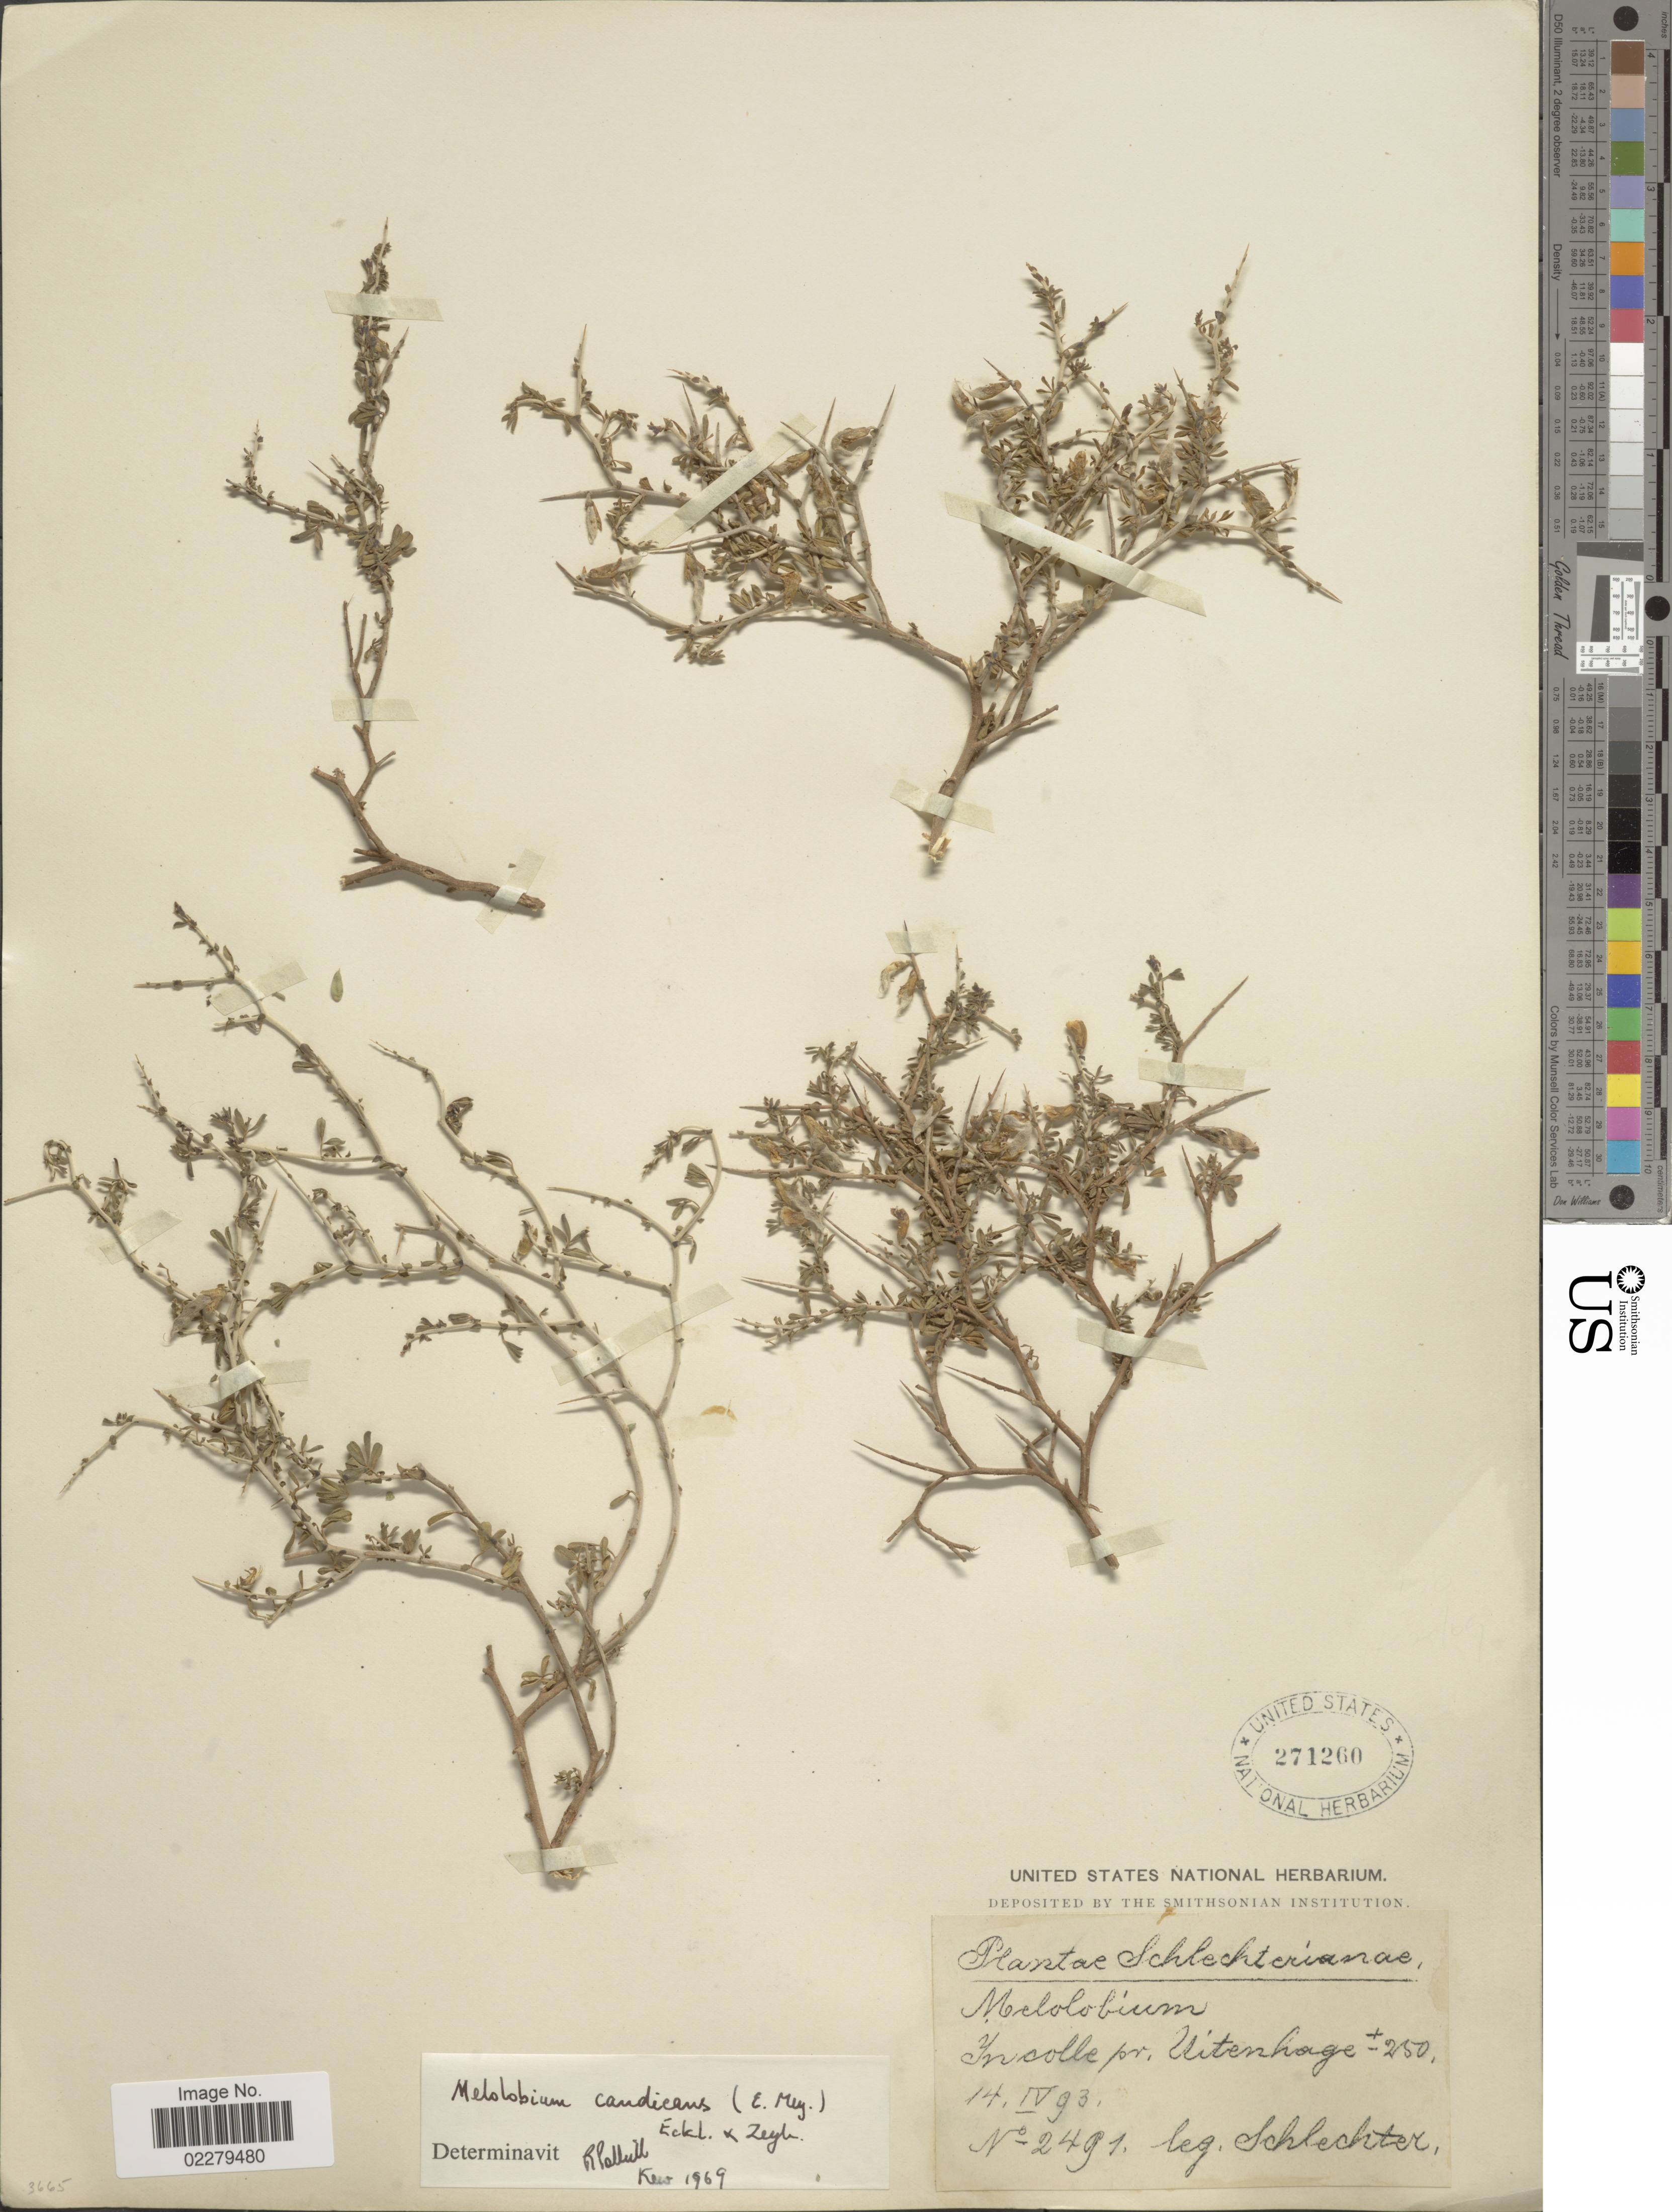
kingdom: Plantae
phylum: Tracheophyta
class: Magnoliopsida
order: Fabales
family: Fabaceae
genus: Melolobium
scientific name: Melolobium candicans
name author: Eckl. & Zeyh.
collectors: Schlechter, --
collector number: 2491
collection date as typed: Transcribed d/m/y: 14/4/93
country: South Africa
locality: In colle pr. Uitenhage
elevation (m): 76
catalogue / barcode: US 271260